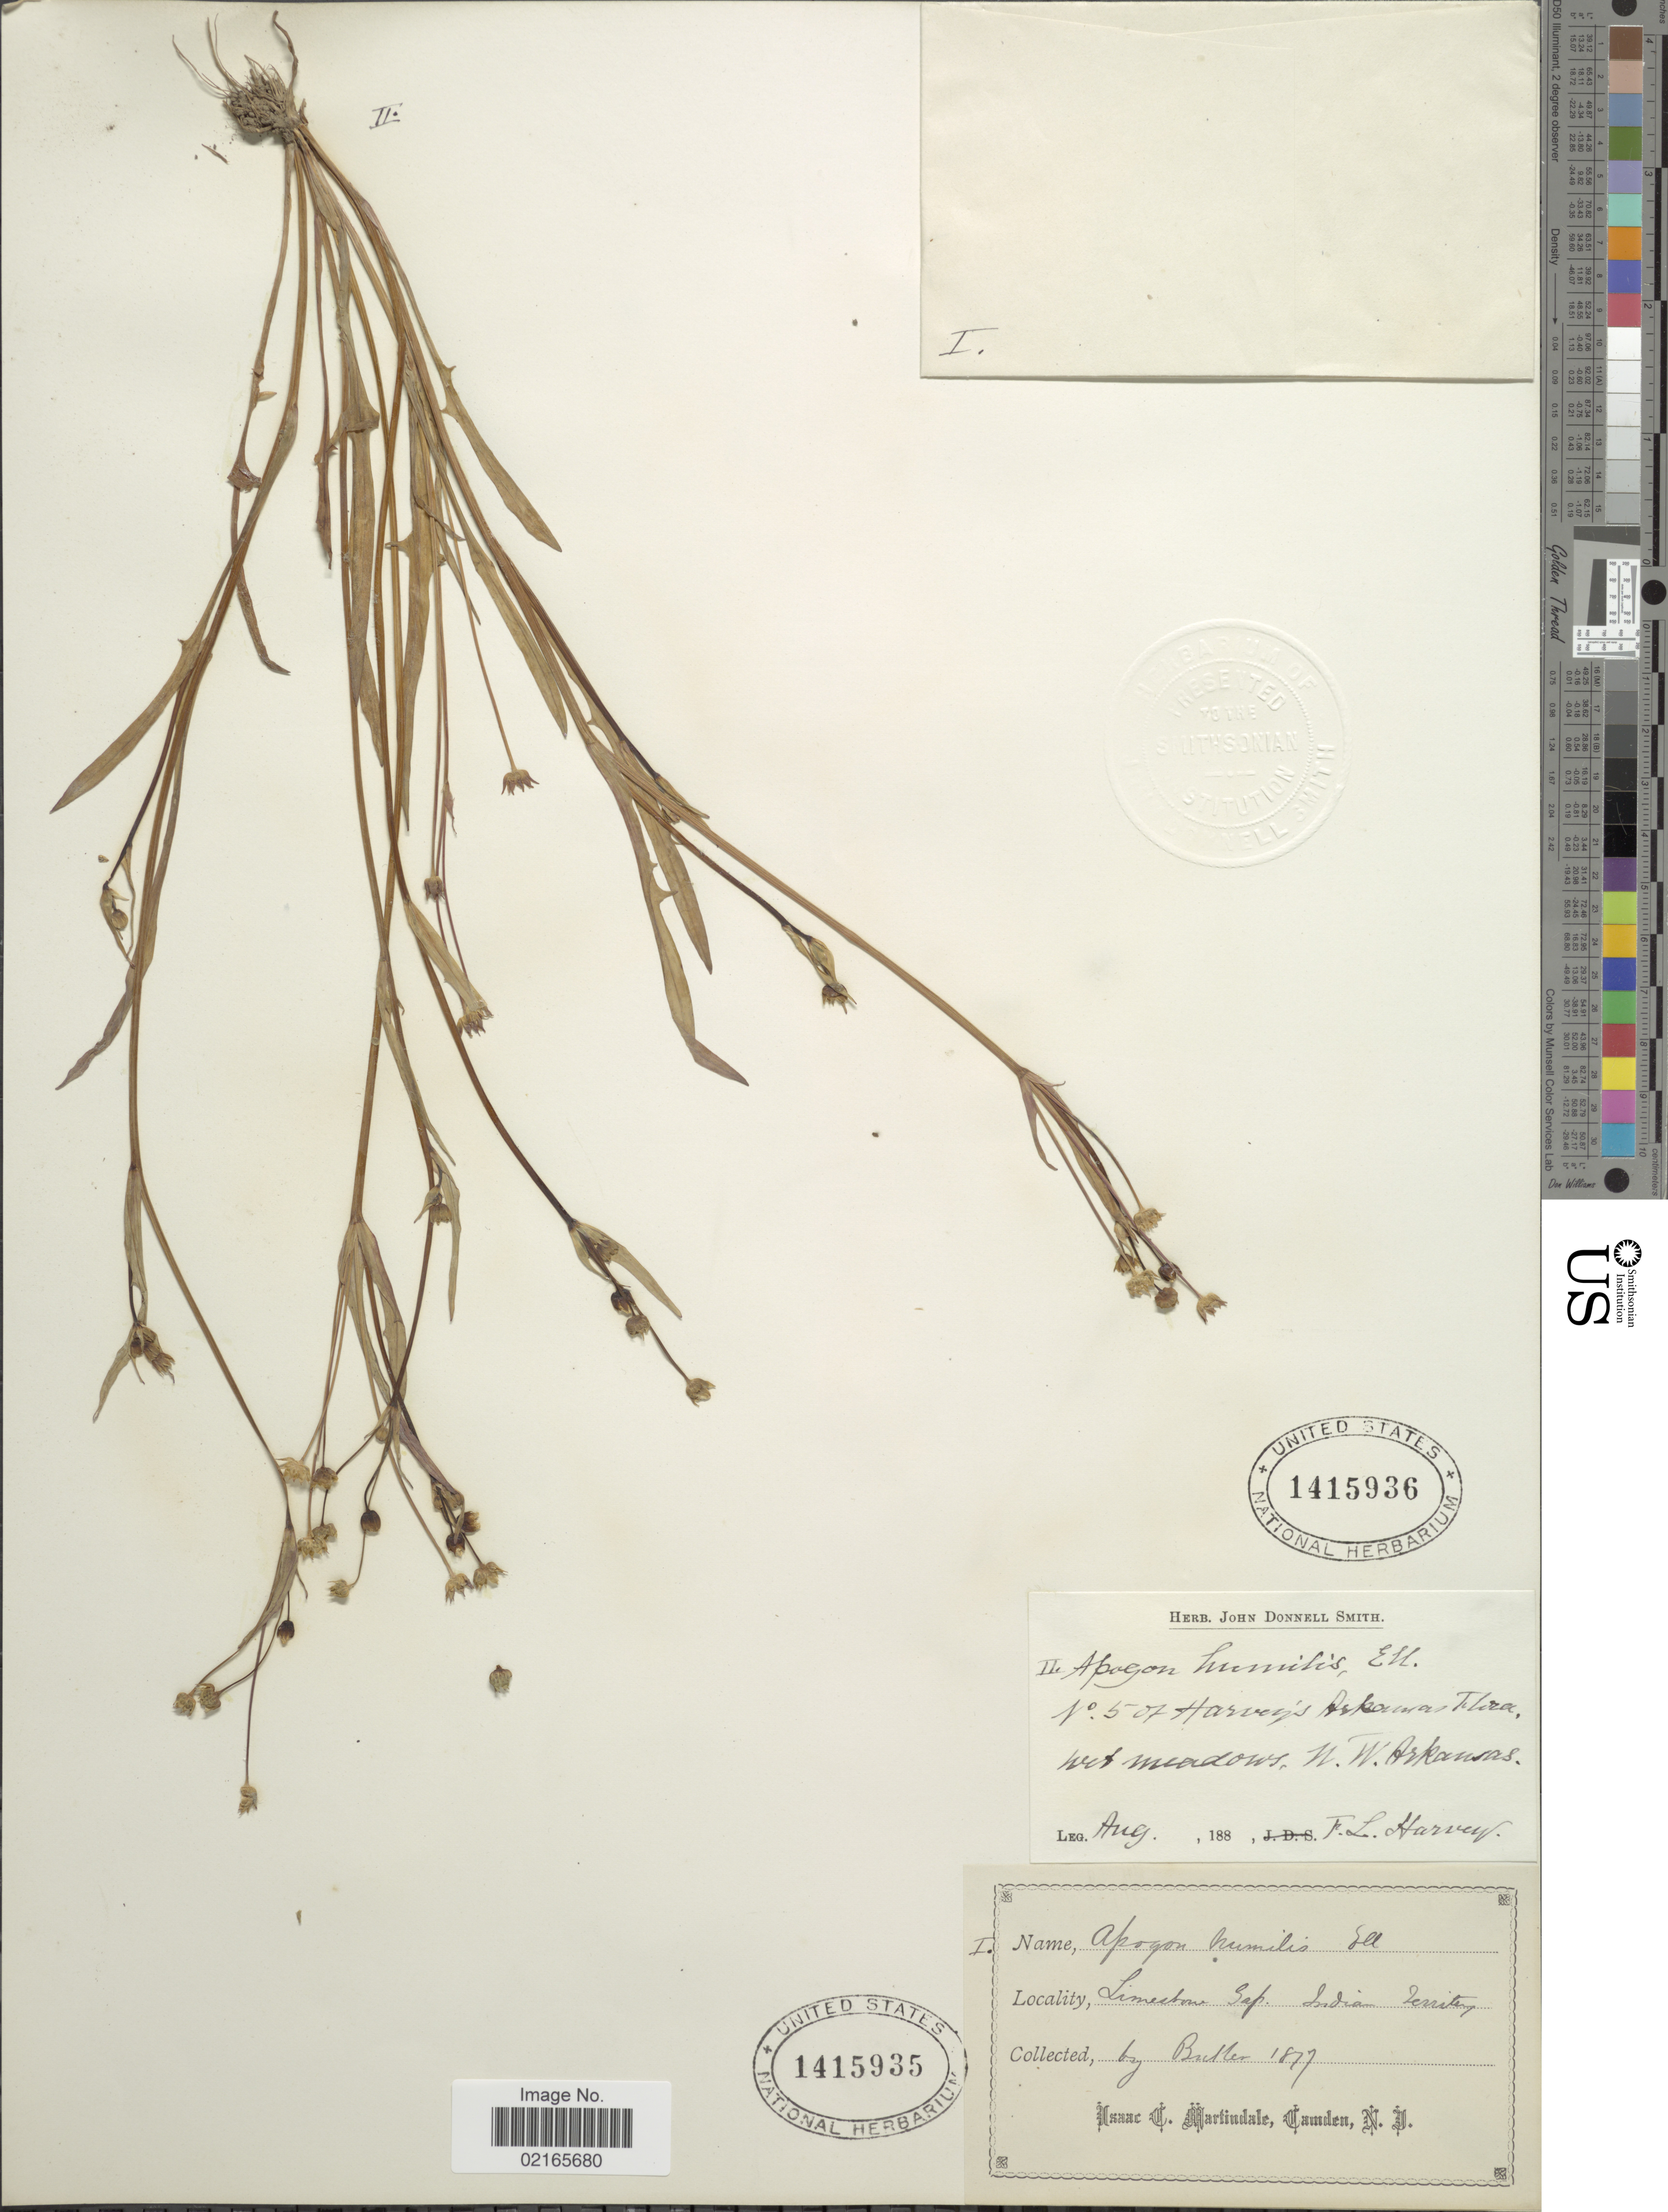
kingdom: Plantae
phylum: Tracheophyta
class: Magnoliopsida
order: Asterales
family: Asteraceae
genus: Krigia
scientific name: Krigia oppositifolia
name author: Raf.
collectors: F. L. Harvey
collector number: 5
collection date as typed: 188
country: United States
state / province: Arkansas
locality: Wet meadows, N.W. Arkansas, Harvey's Arkansas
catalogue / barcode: US 1415936-2